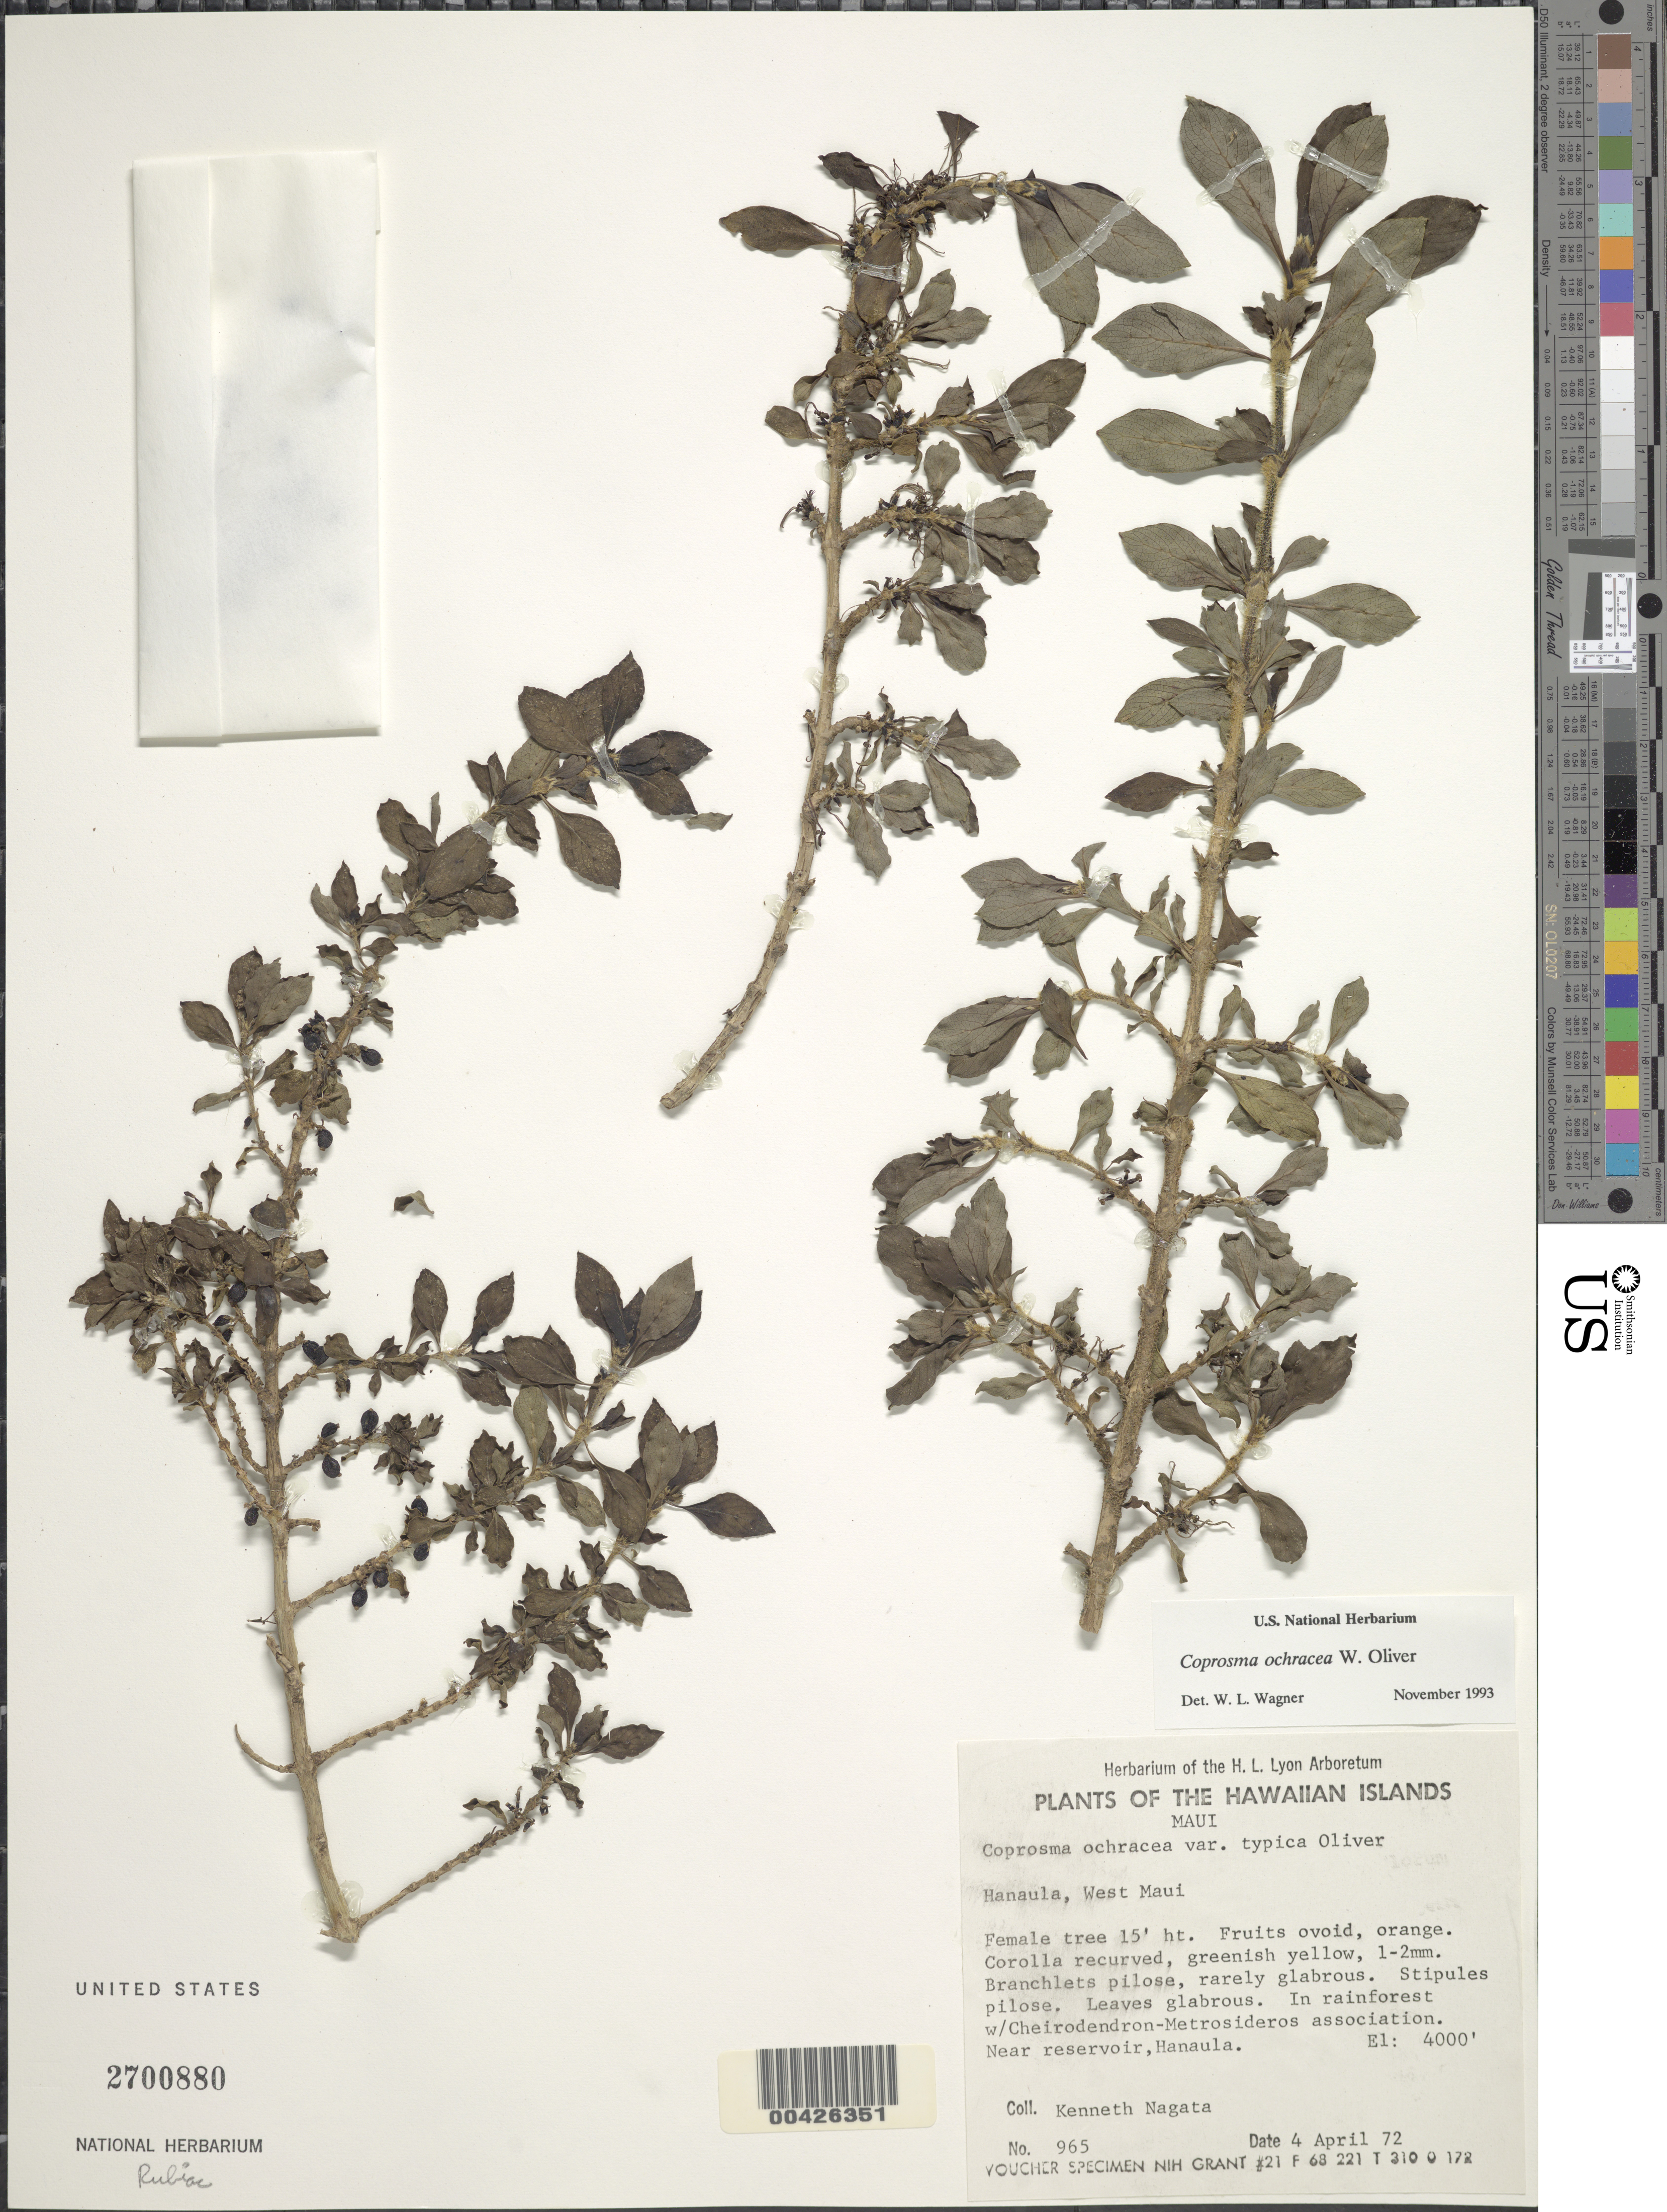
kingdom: Plantae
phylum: Tracheophyta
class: Magnoliopsida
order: Gentianales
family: Rubiaceae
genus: Coprosma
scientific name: Coprosma ochracea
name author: W.R.B. Oliv.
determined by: Wagner, W. L., (BOT), Smithsonian Institution - National Museum of Natural History (UNITED STATES)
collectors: K. Nagata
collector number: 965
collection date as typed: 4 Apr 1972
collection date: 1972-04-04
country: United States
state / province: Hawaii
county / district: Maui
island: Maui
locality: Hanaula, West Maui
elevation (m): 1219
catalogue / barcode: US 2700880